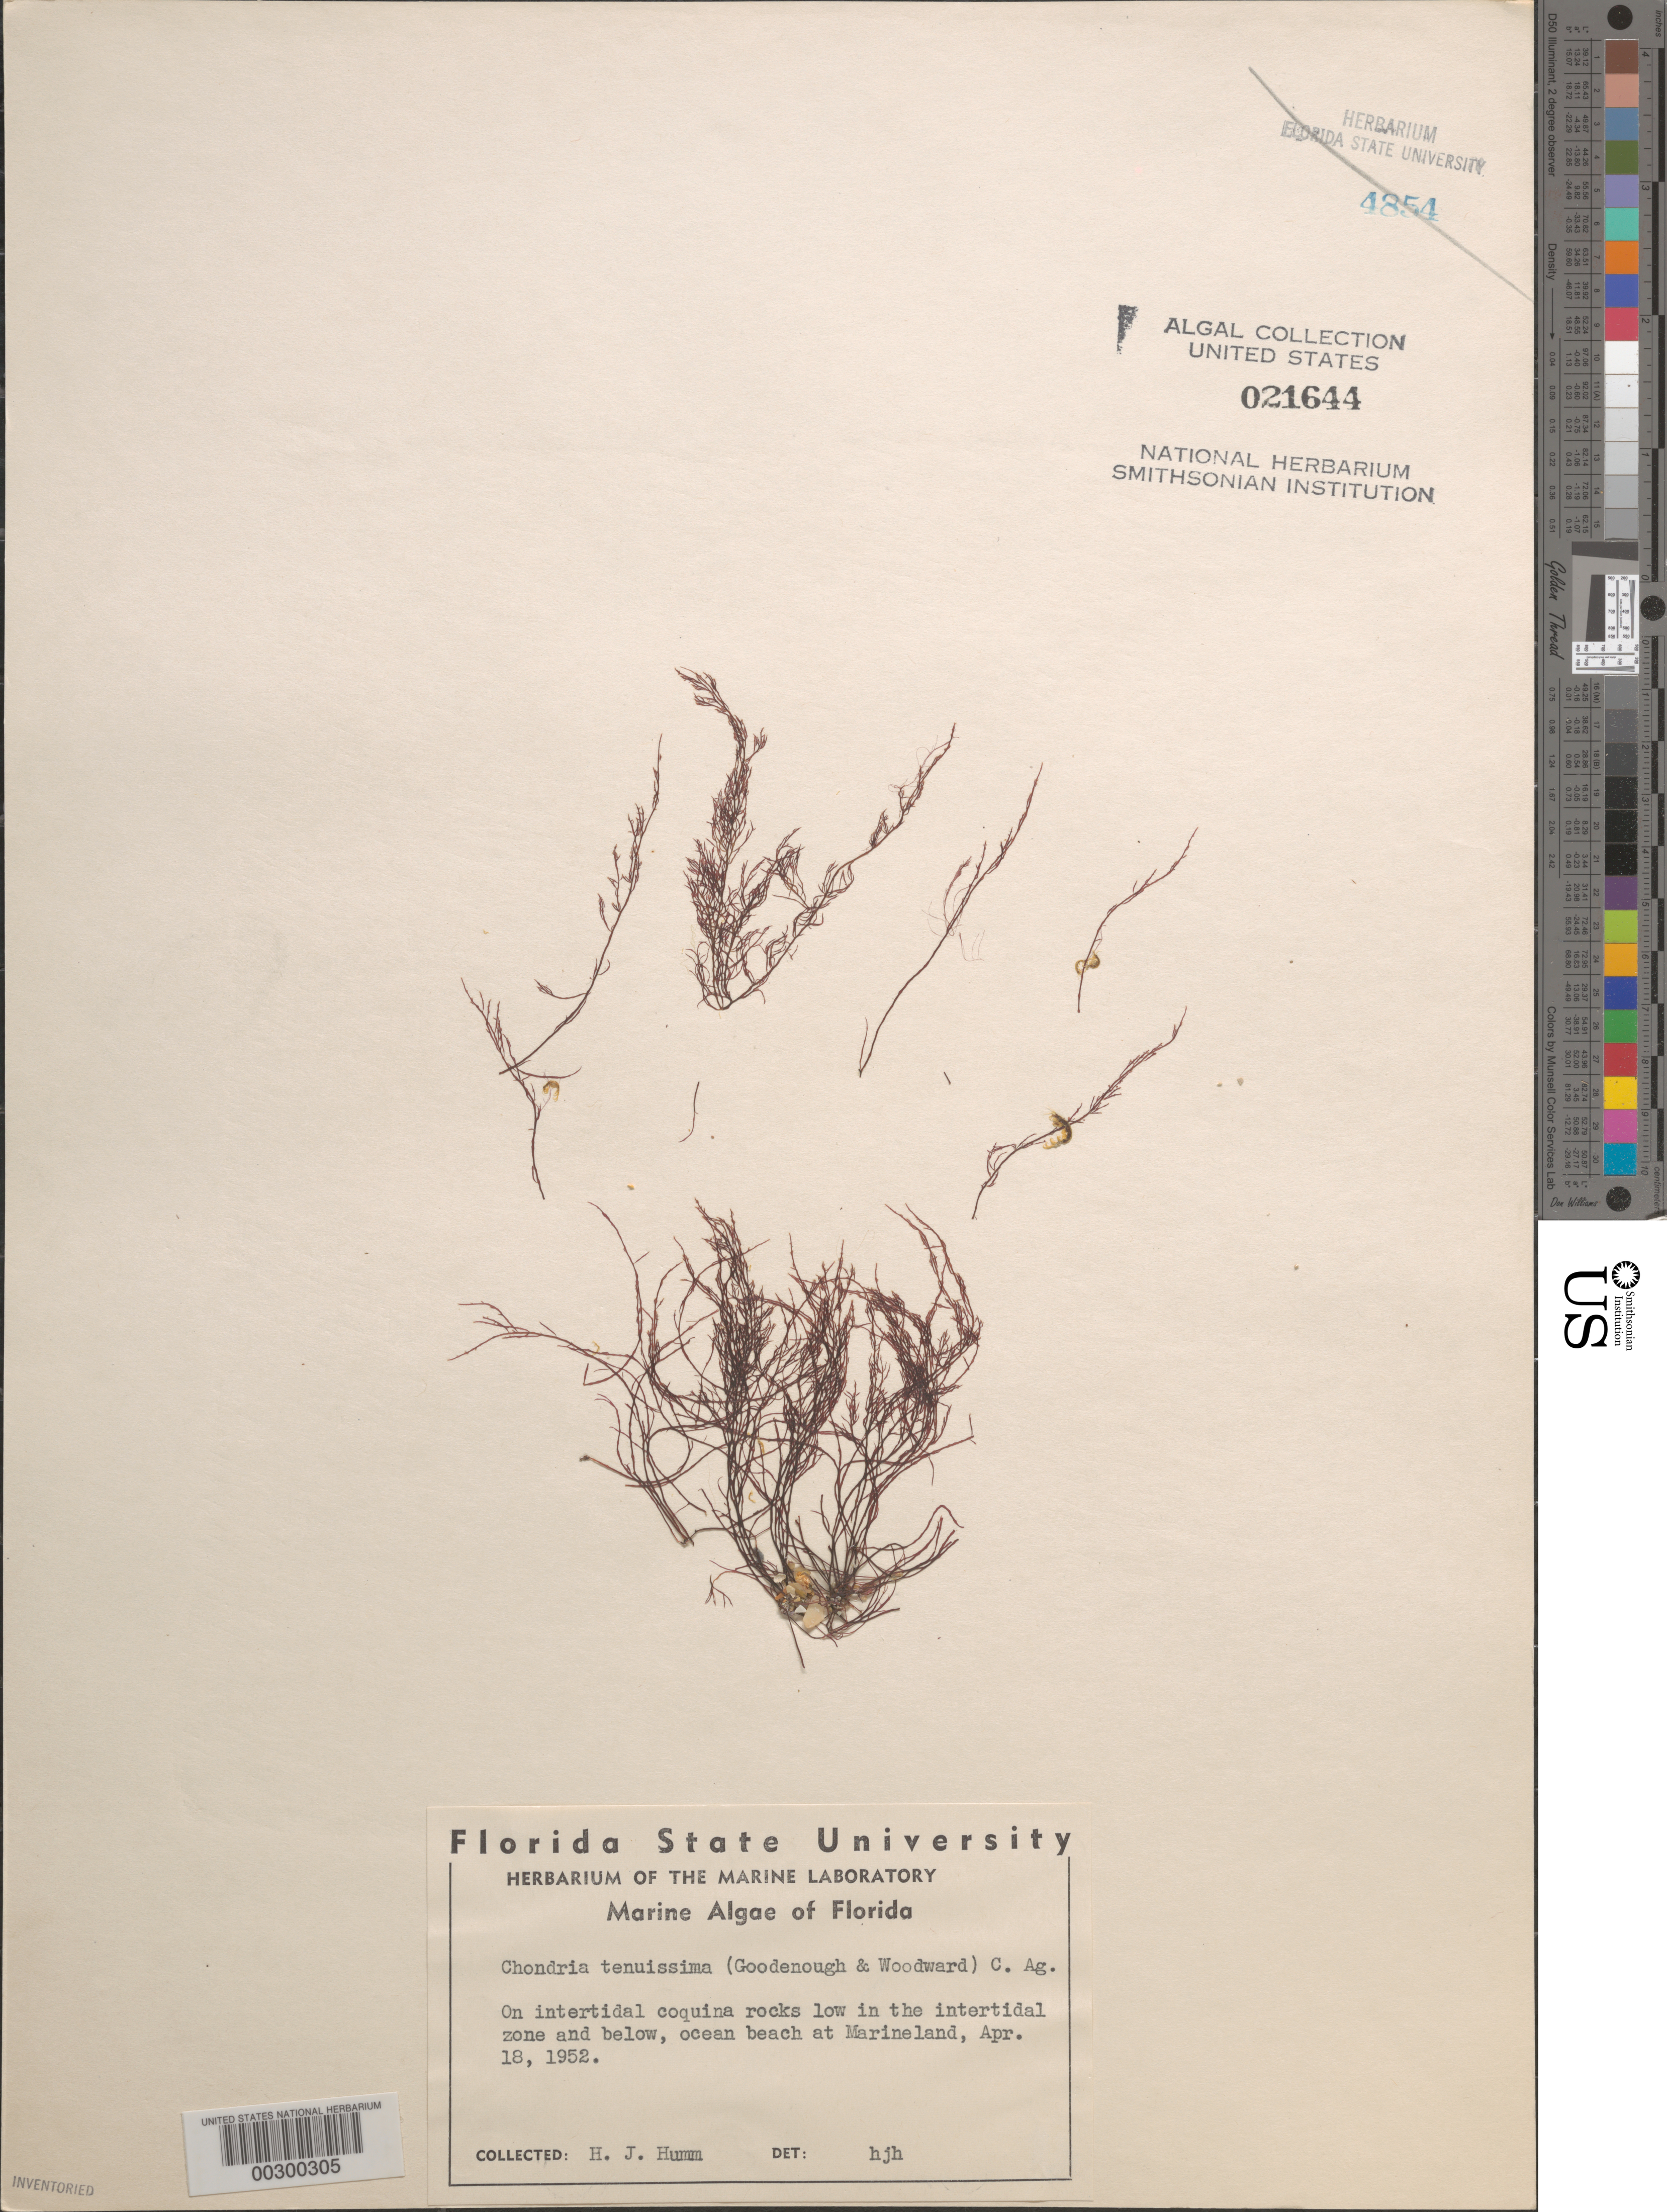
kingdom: Plantae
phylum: Rhodophyta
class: Florideophyceae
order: Ceramiales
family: Rhodomelaceae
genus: Chondria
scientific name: Chondria capillaris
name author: M.J. Wynne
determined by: Algae name updating Project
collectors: H. J. Humm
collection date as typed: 18 Apr 1952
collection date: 1952-04-18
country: United States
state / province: Florida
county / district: Flagler County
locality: Marineland ocean beach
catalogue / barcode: US 21644